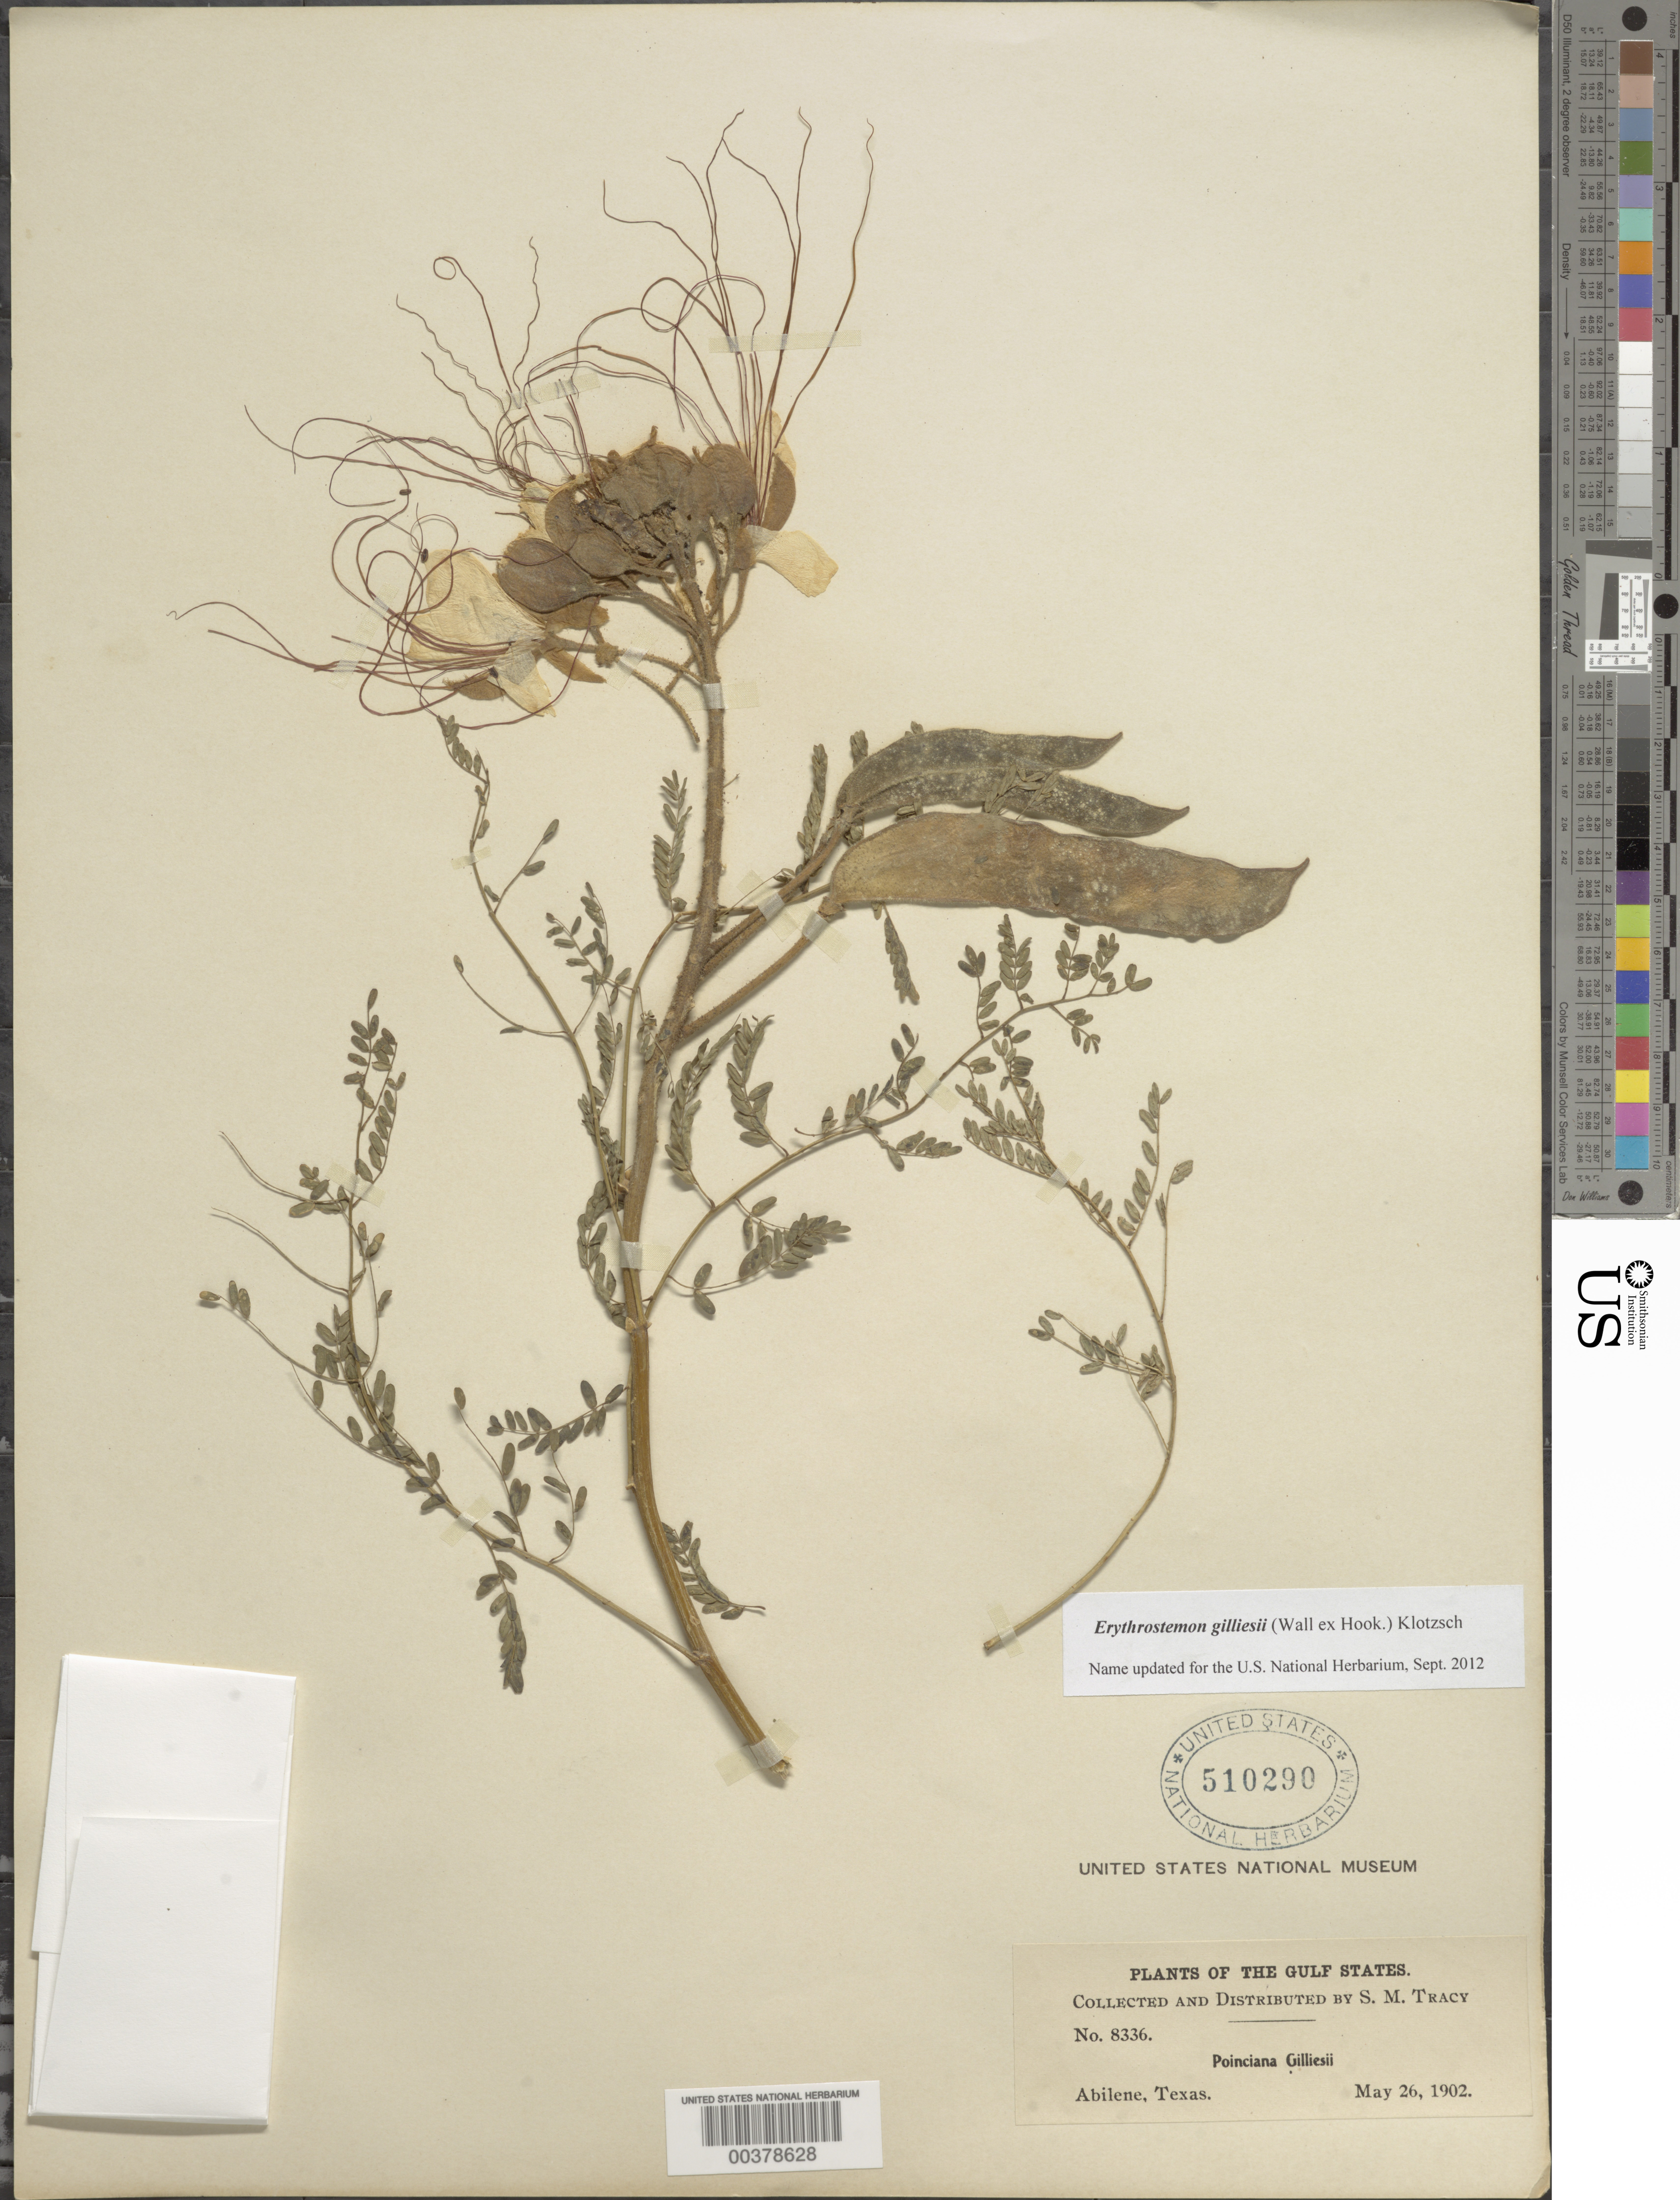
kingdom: Plantae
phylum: Tracheophyta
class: Magnoliopsida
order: Fabales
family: Fabaceae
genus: Erythrostemon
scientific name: Erythrostemon gilliesii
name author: (Hook.) Klotzsch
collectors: S. M. Tracy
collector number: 8336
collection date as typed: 26 May 1902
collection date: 1902-05-26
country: United States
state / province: Texas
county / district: Taylor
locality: Abilene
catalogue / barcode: US 510290